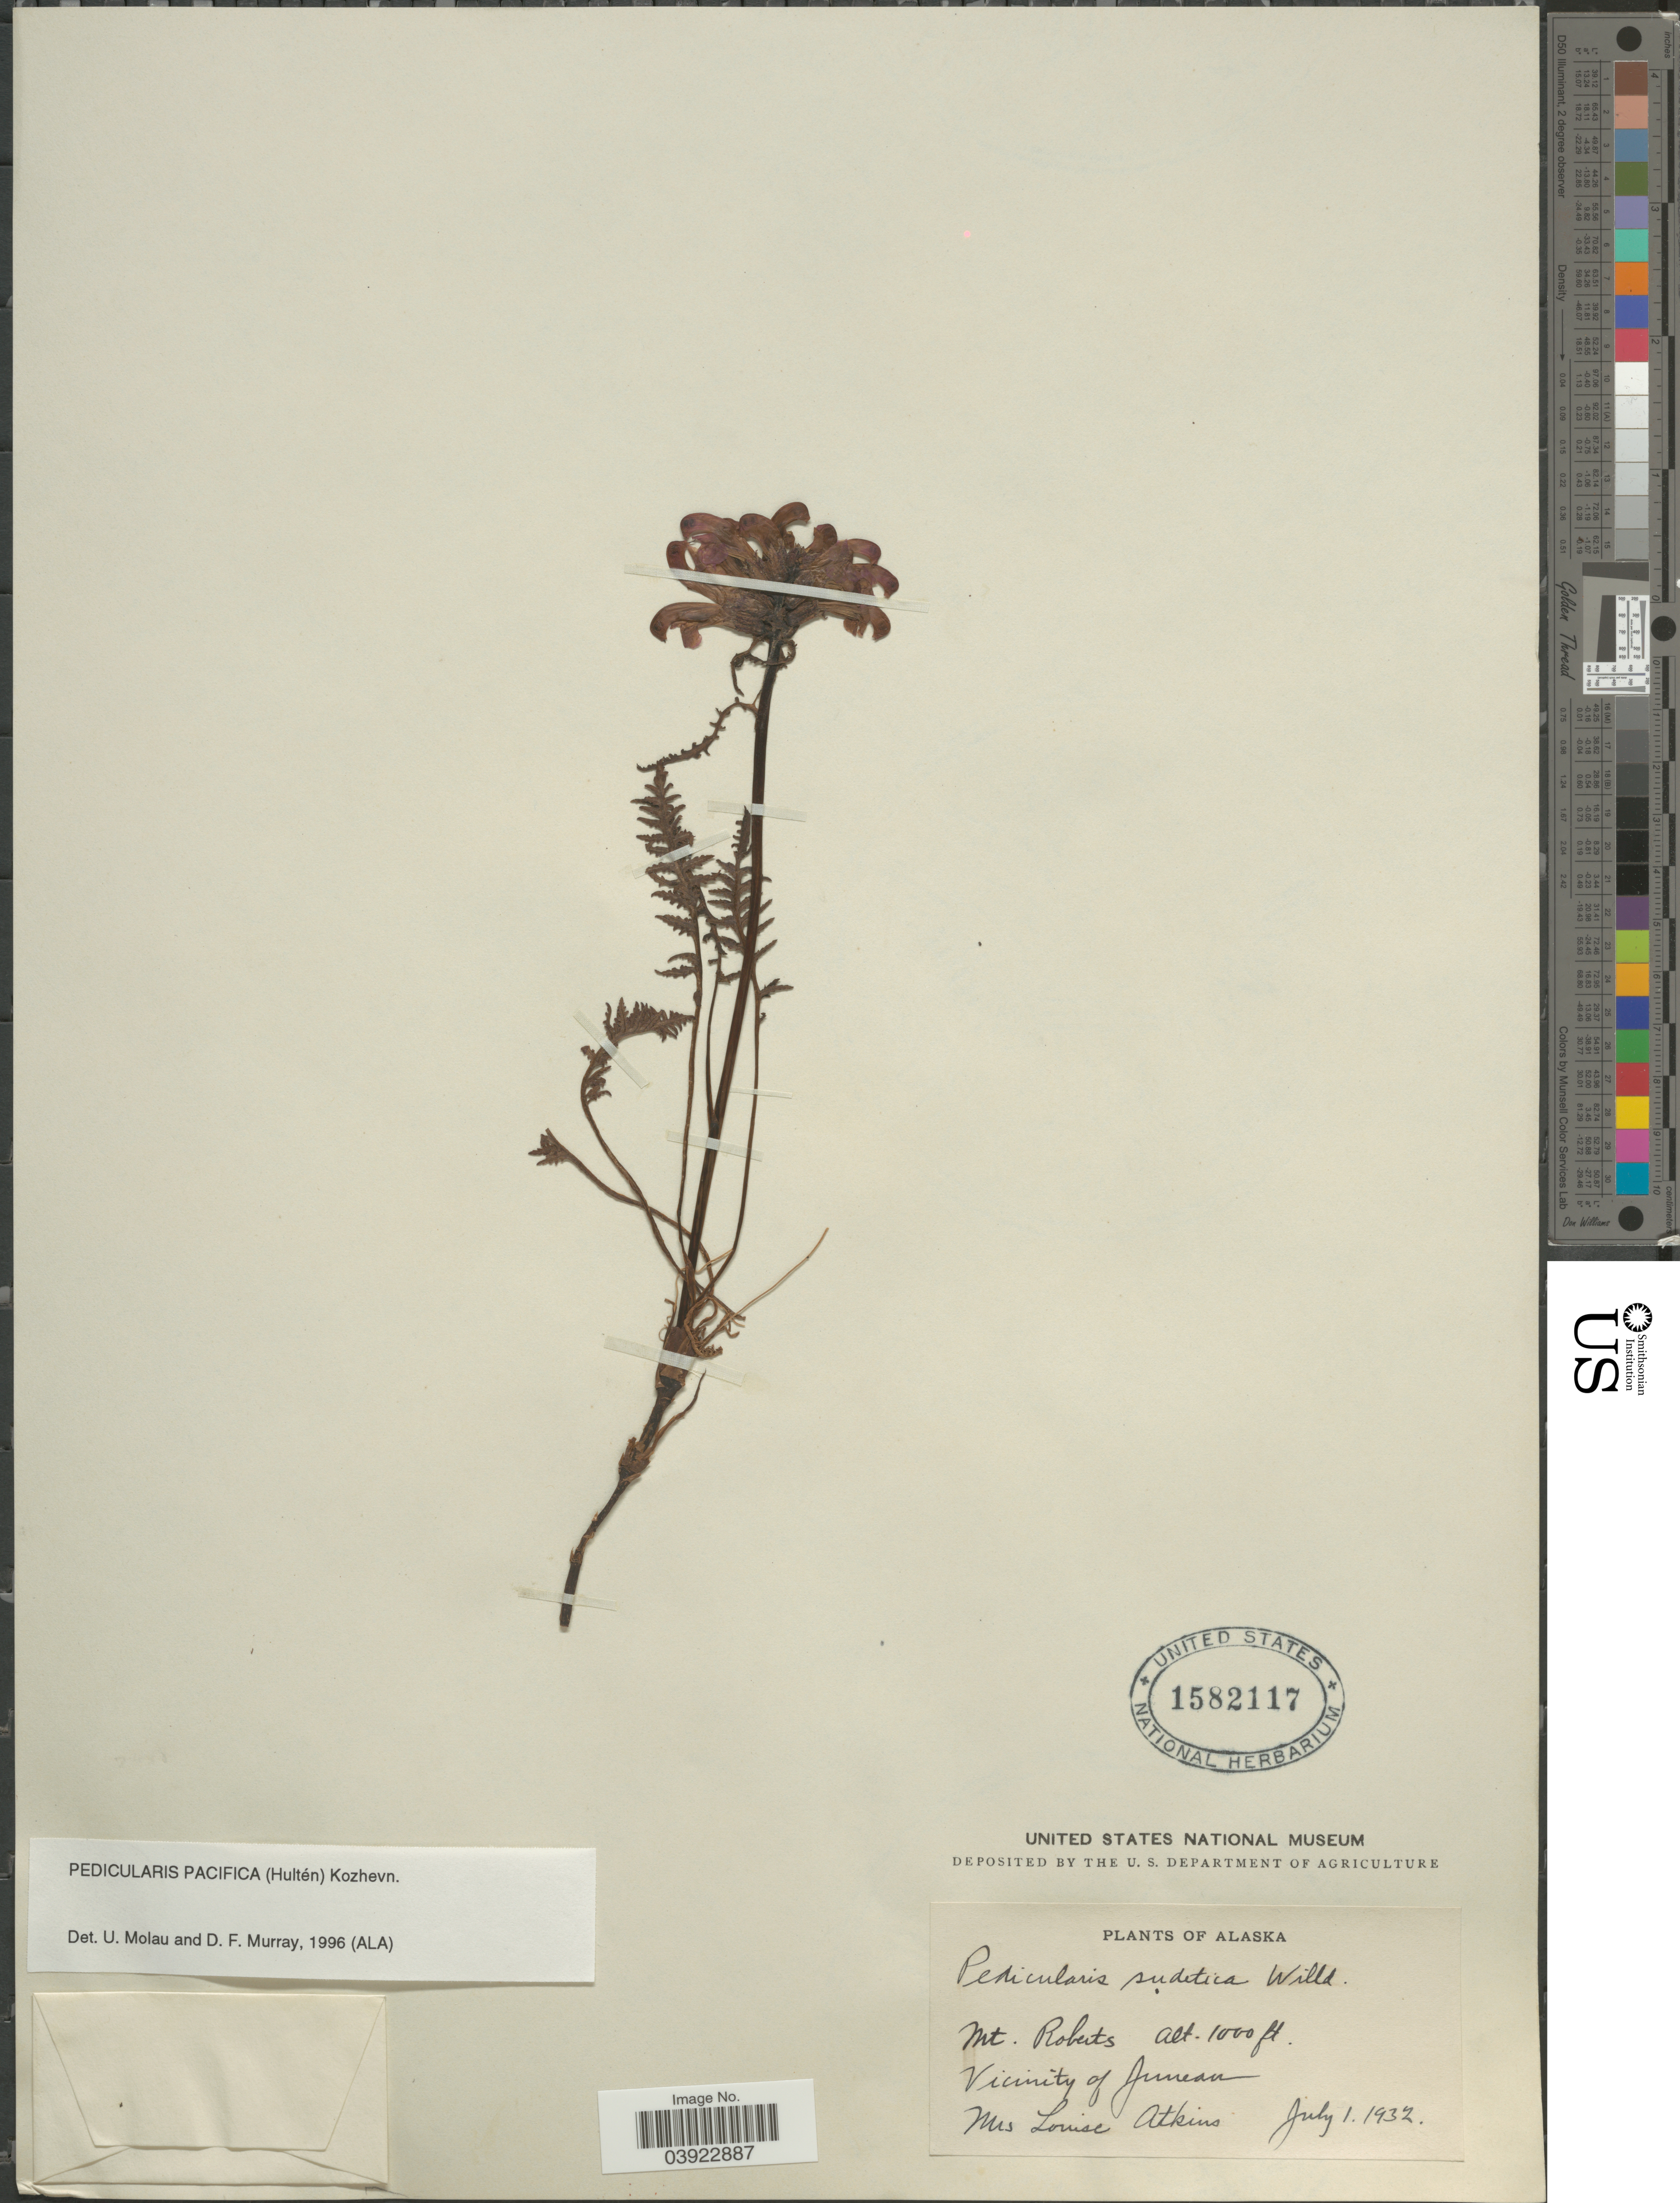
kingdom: Plantae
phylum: Tracheophyta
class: Magnoliopsida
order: Lamiales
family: Orobanchaceae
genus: Pedicularis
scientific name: Pedicularis pacifica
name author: (Hultén) Kozhevn.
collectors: L. Atkins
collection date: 1932-07-01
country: United States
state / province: Alaska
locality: Mt. Roberts. Vicinity of Juneau.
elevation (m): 305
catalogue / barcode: US 1582117